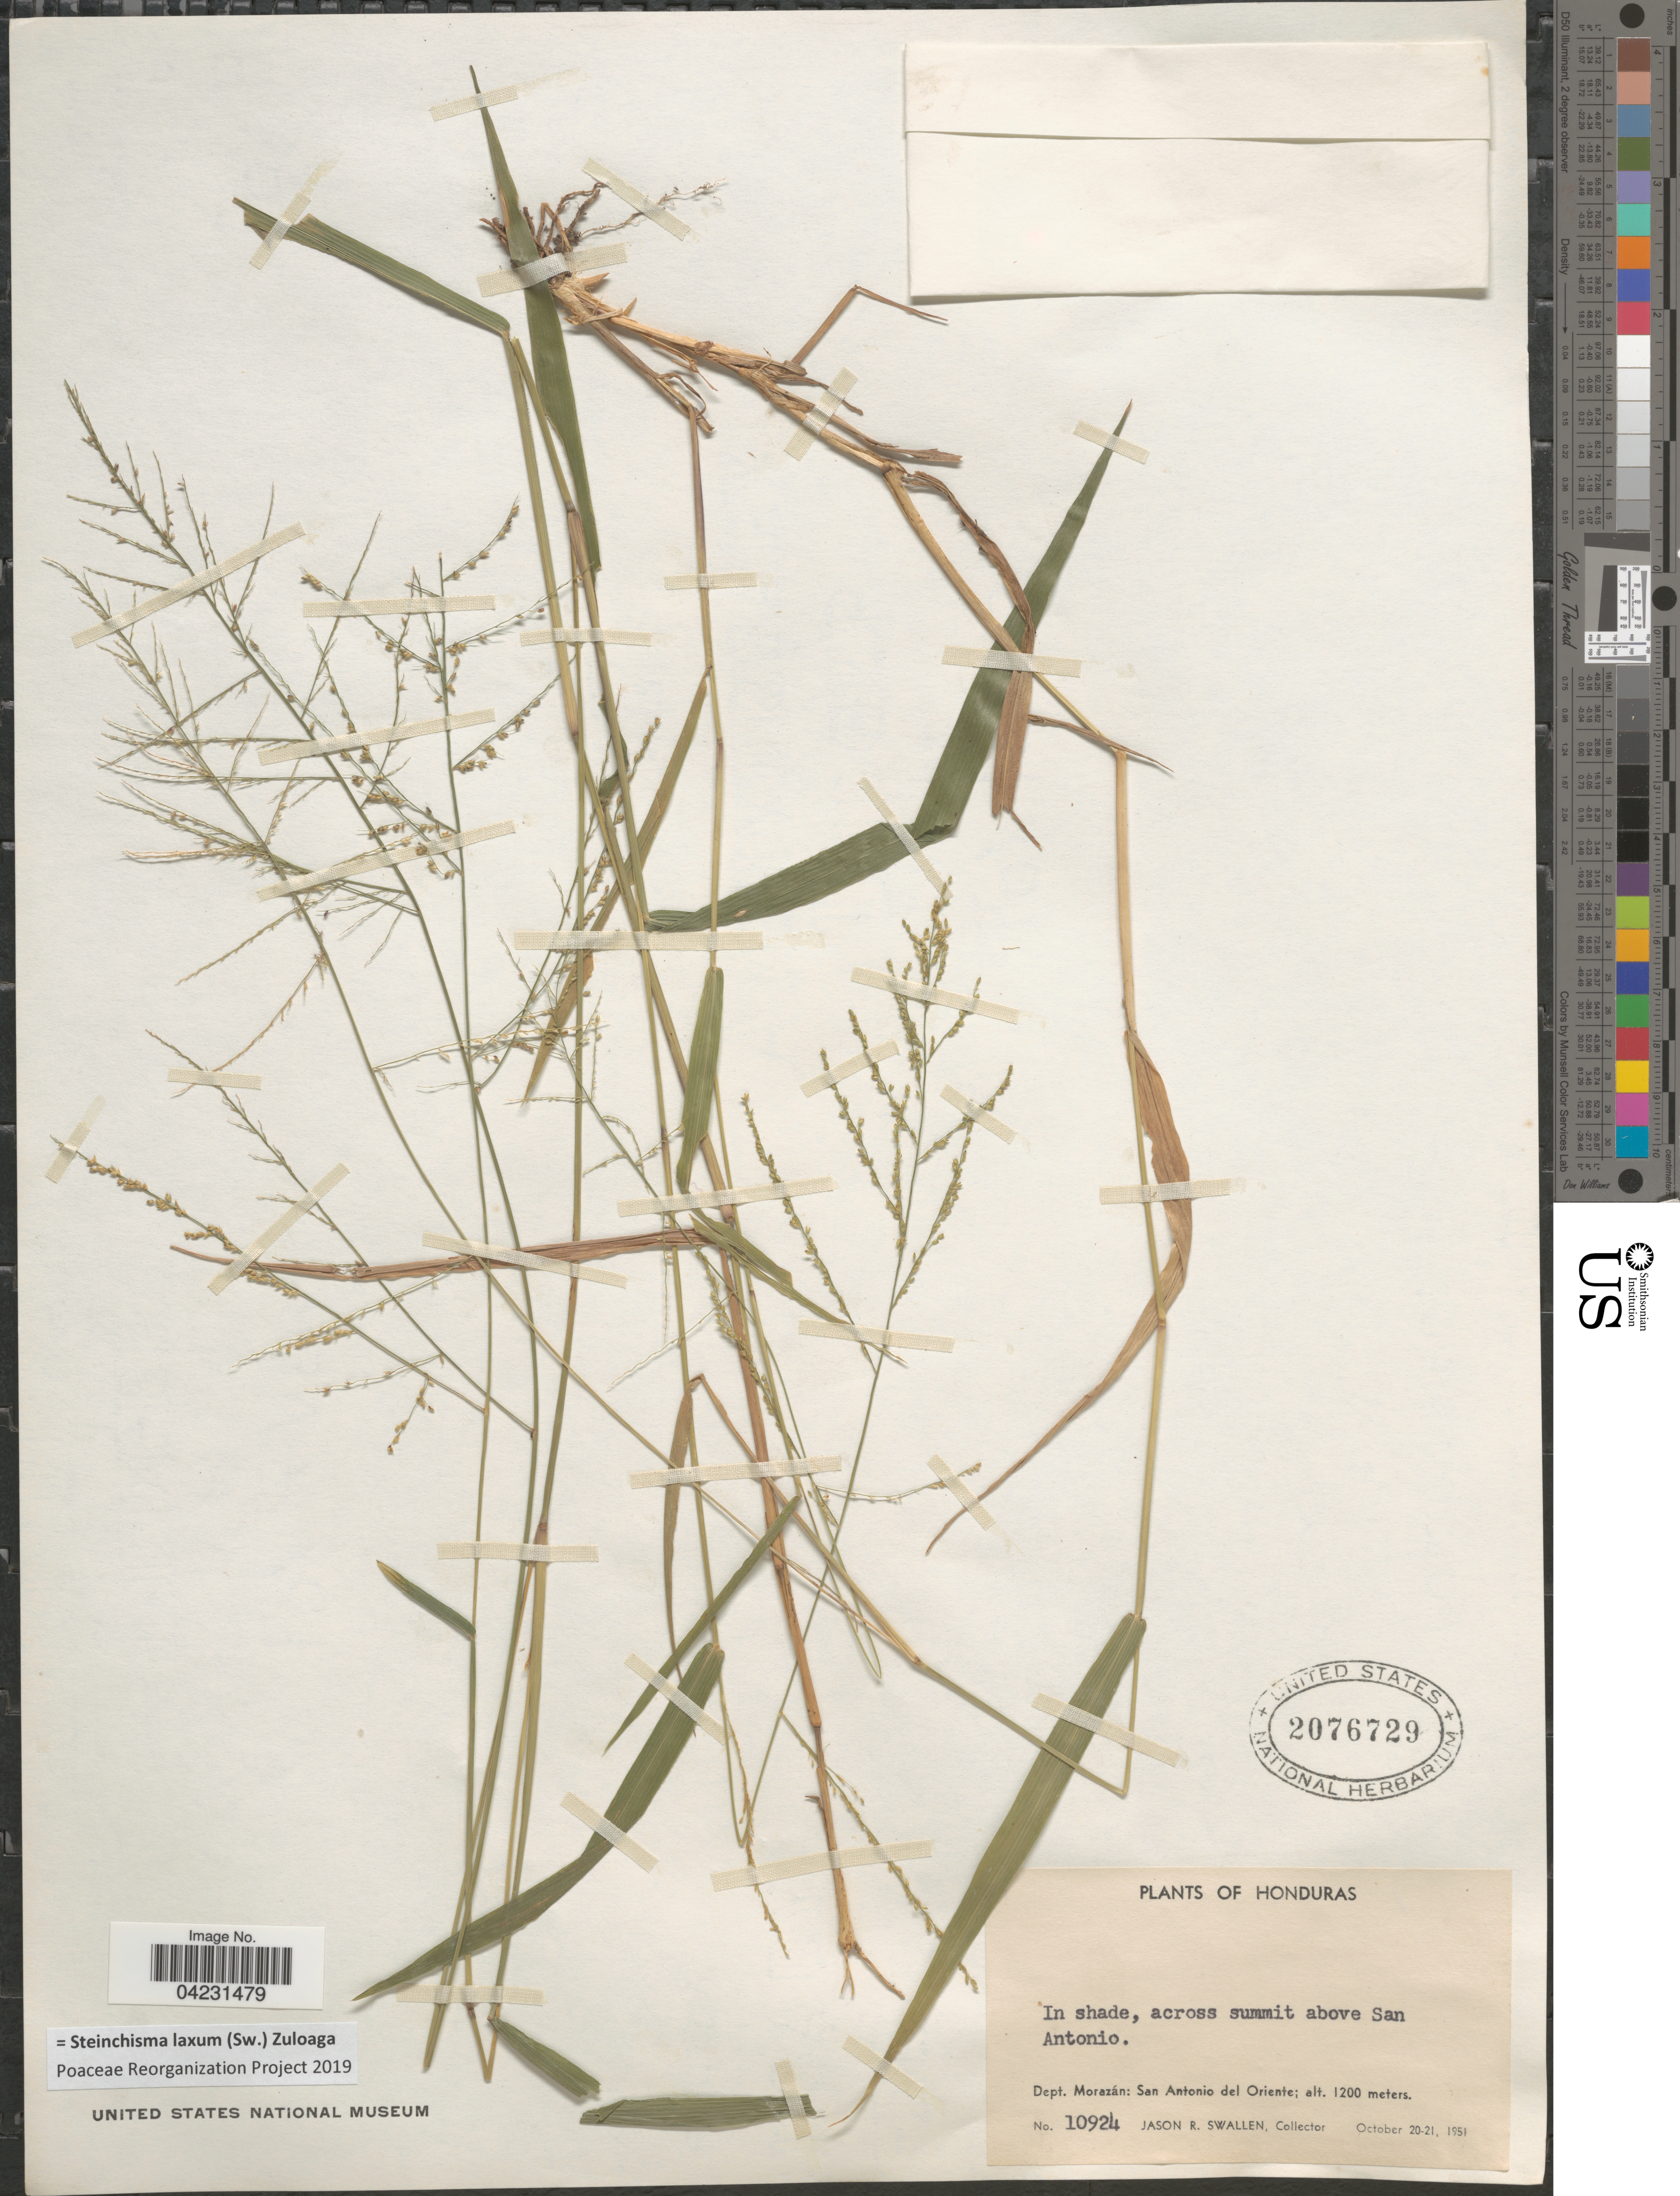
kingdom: Plantae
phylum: Tracheophyta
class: Liliopsida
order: Poales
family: Poaceae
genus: Steinchisma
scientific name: Steinchisma laxum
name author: (Sw.) Zuloaga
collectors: J. R. Swallen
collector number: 10924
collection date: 1951-10-20/1951-10-21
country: Honduras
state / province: Fco. Morazán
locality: In shade, across summit above San Antonio. Dept. Morazán: San Antonio del Oriente.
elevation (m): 1200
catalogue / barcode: US 2076729